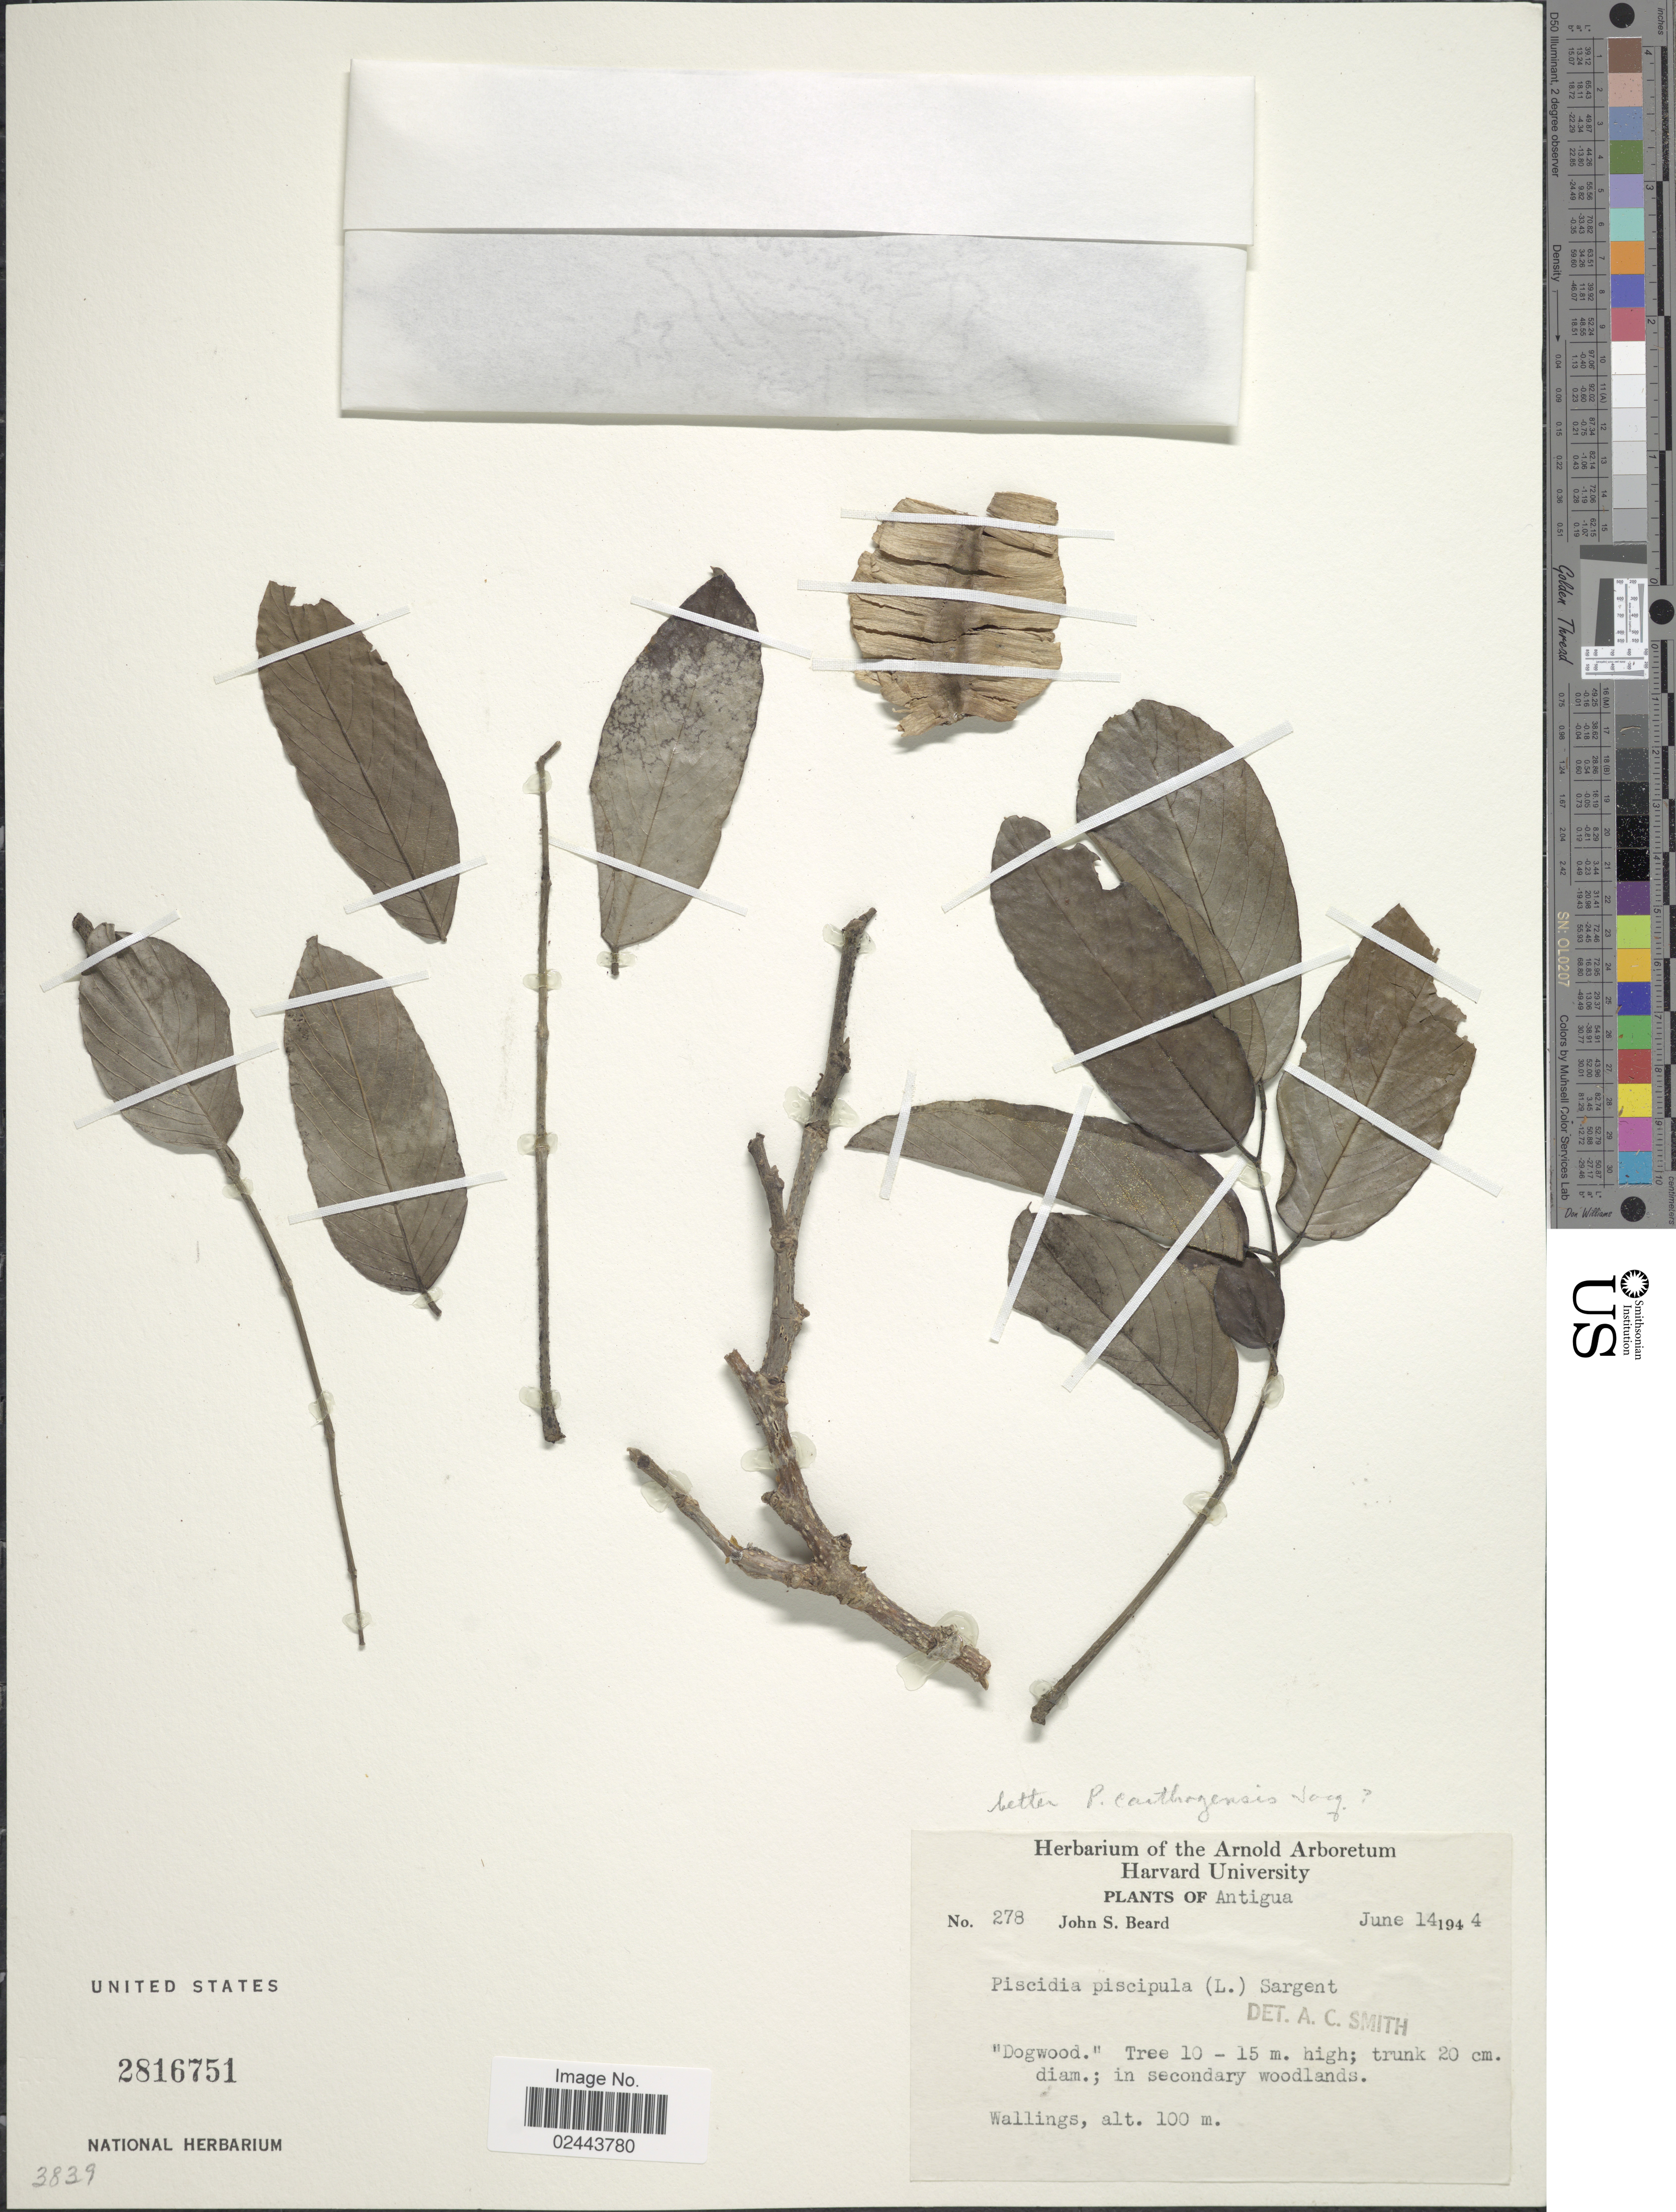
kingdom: Plantae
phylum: Tracheophyta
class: Magnoliopsida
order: Fabales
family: Fabaceae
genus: Piscidia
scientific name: Piscidia carthagenensis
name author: Jacq.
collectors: J. Beard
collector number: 278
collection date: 1944-06-14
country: Antigua and Barbuda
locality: Antigua, "Dogwood", Wallings.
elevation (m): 100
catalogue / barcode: US 2816751